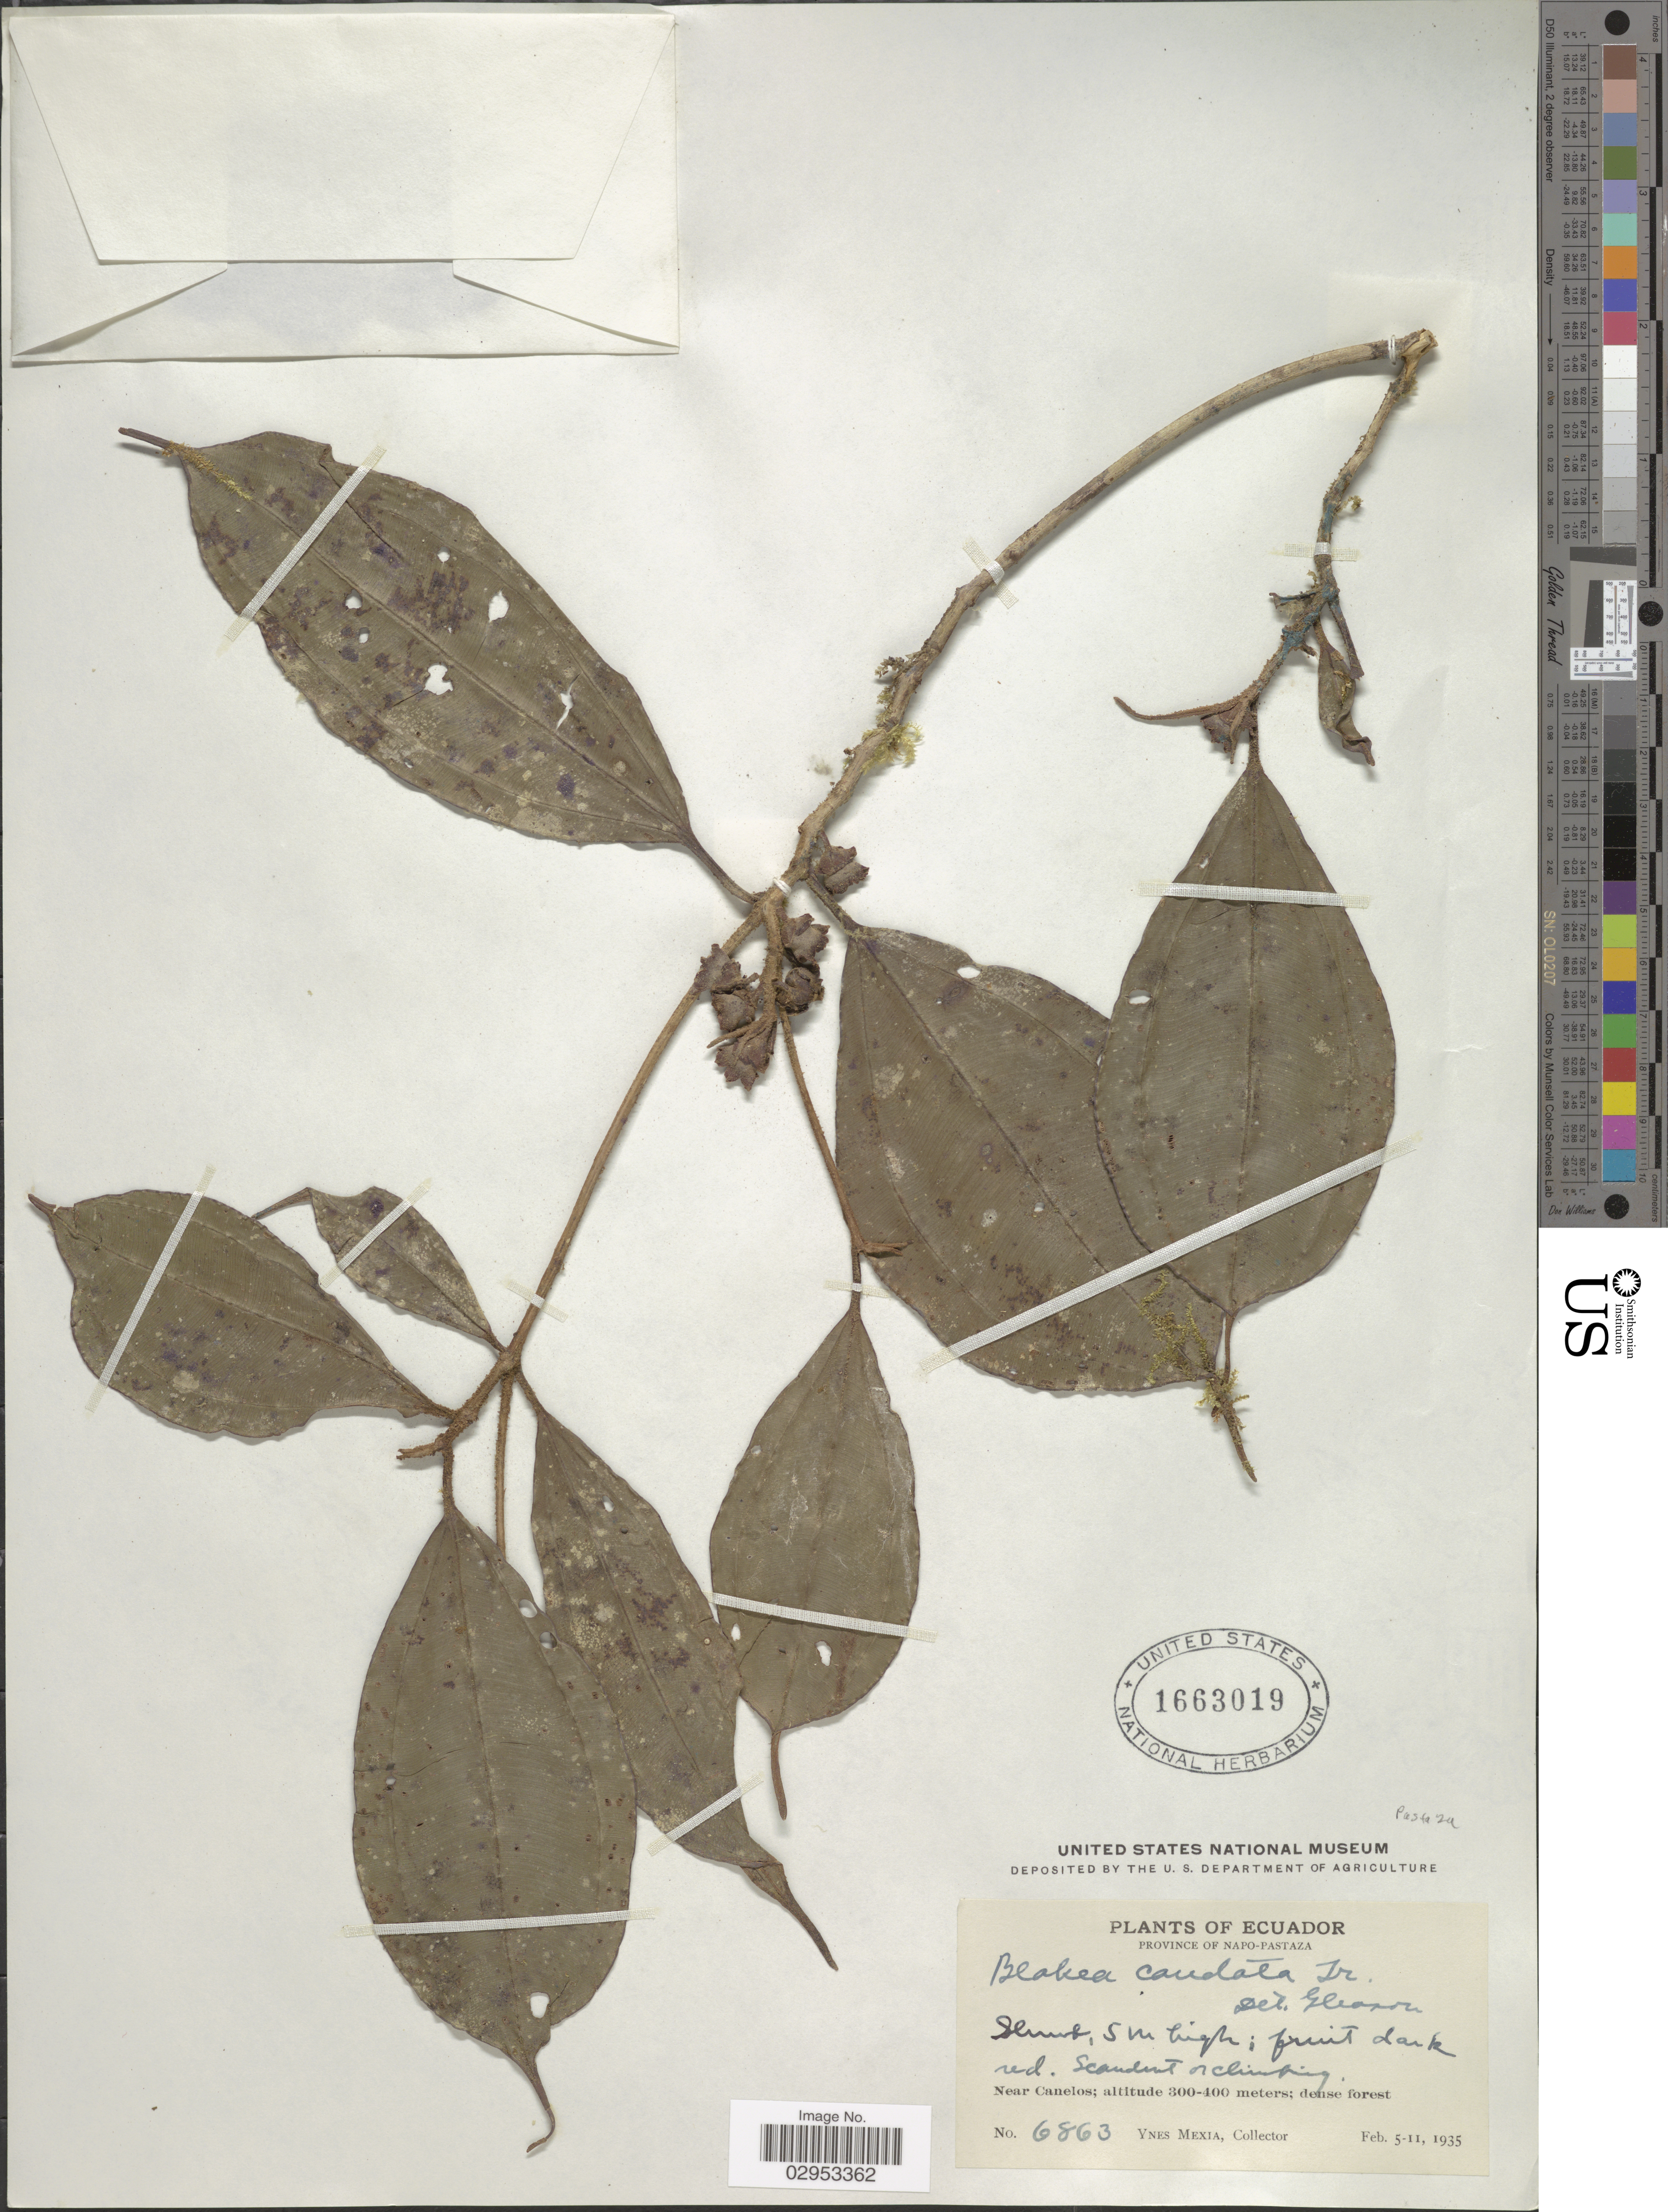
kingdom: Plantae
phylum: Tracheophyta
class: Magnoliopsida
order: Myrtales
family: Melastomataceae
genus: Blakea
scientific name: Blakea rosea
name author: D. Don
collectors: Y. Mexia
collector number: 6863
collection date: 1935-02-05/1935-02-11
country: Ecuador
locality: Province of Napo-Pastaza. Near Canelos.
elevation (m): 300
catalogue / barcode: US 1663019